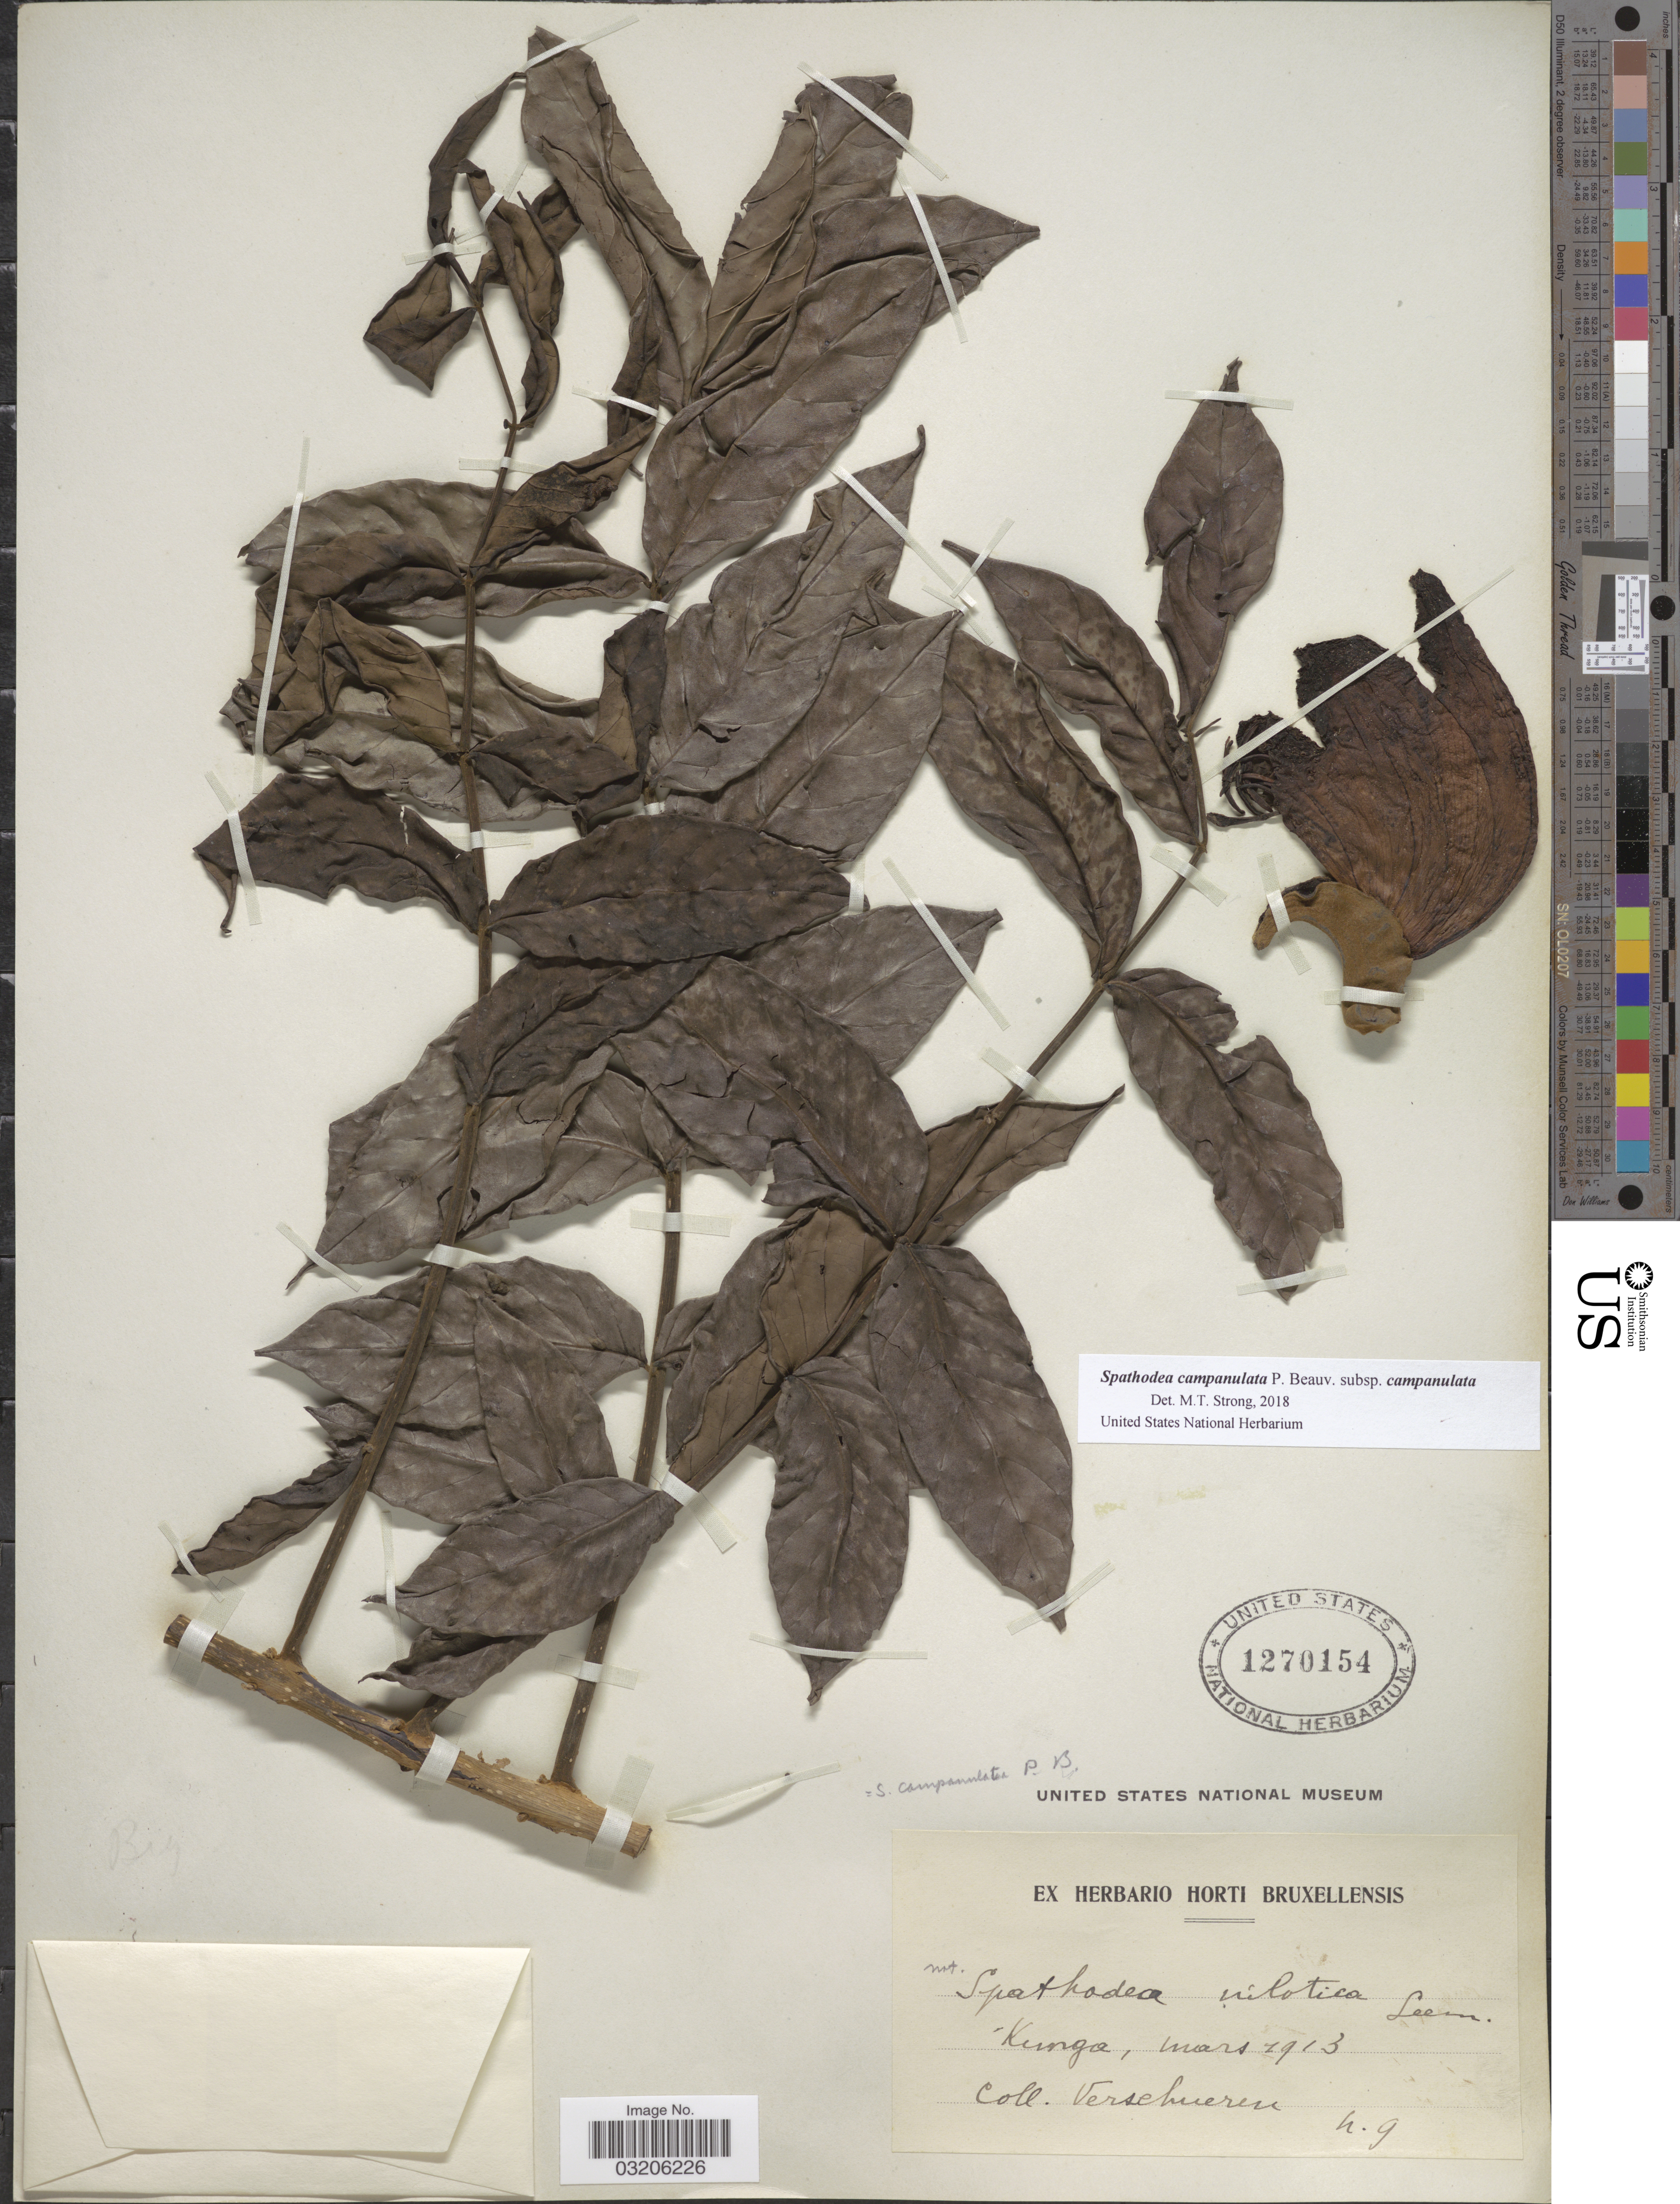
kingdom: Plantae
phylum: Tracheophyta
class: Magnoliopsida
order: Lamiales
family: Bignoniaceae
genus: Spathodea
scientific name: Spathodea campanulata subsp. campanulata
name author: P. Beauv.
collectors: Verschueren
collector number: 9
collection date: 1913-03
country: Congo, Democratic Republic of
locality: Kunga.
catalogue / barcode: US 1270154